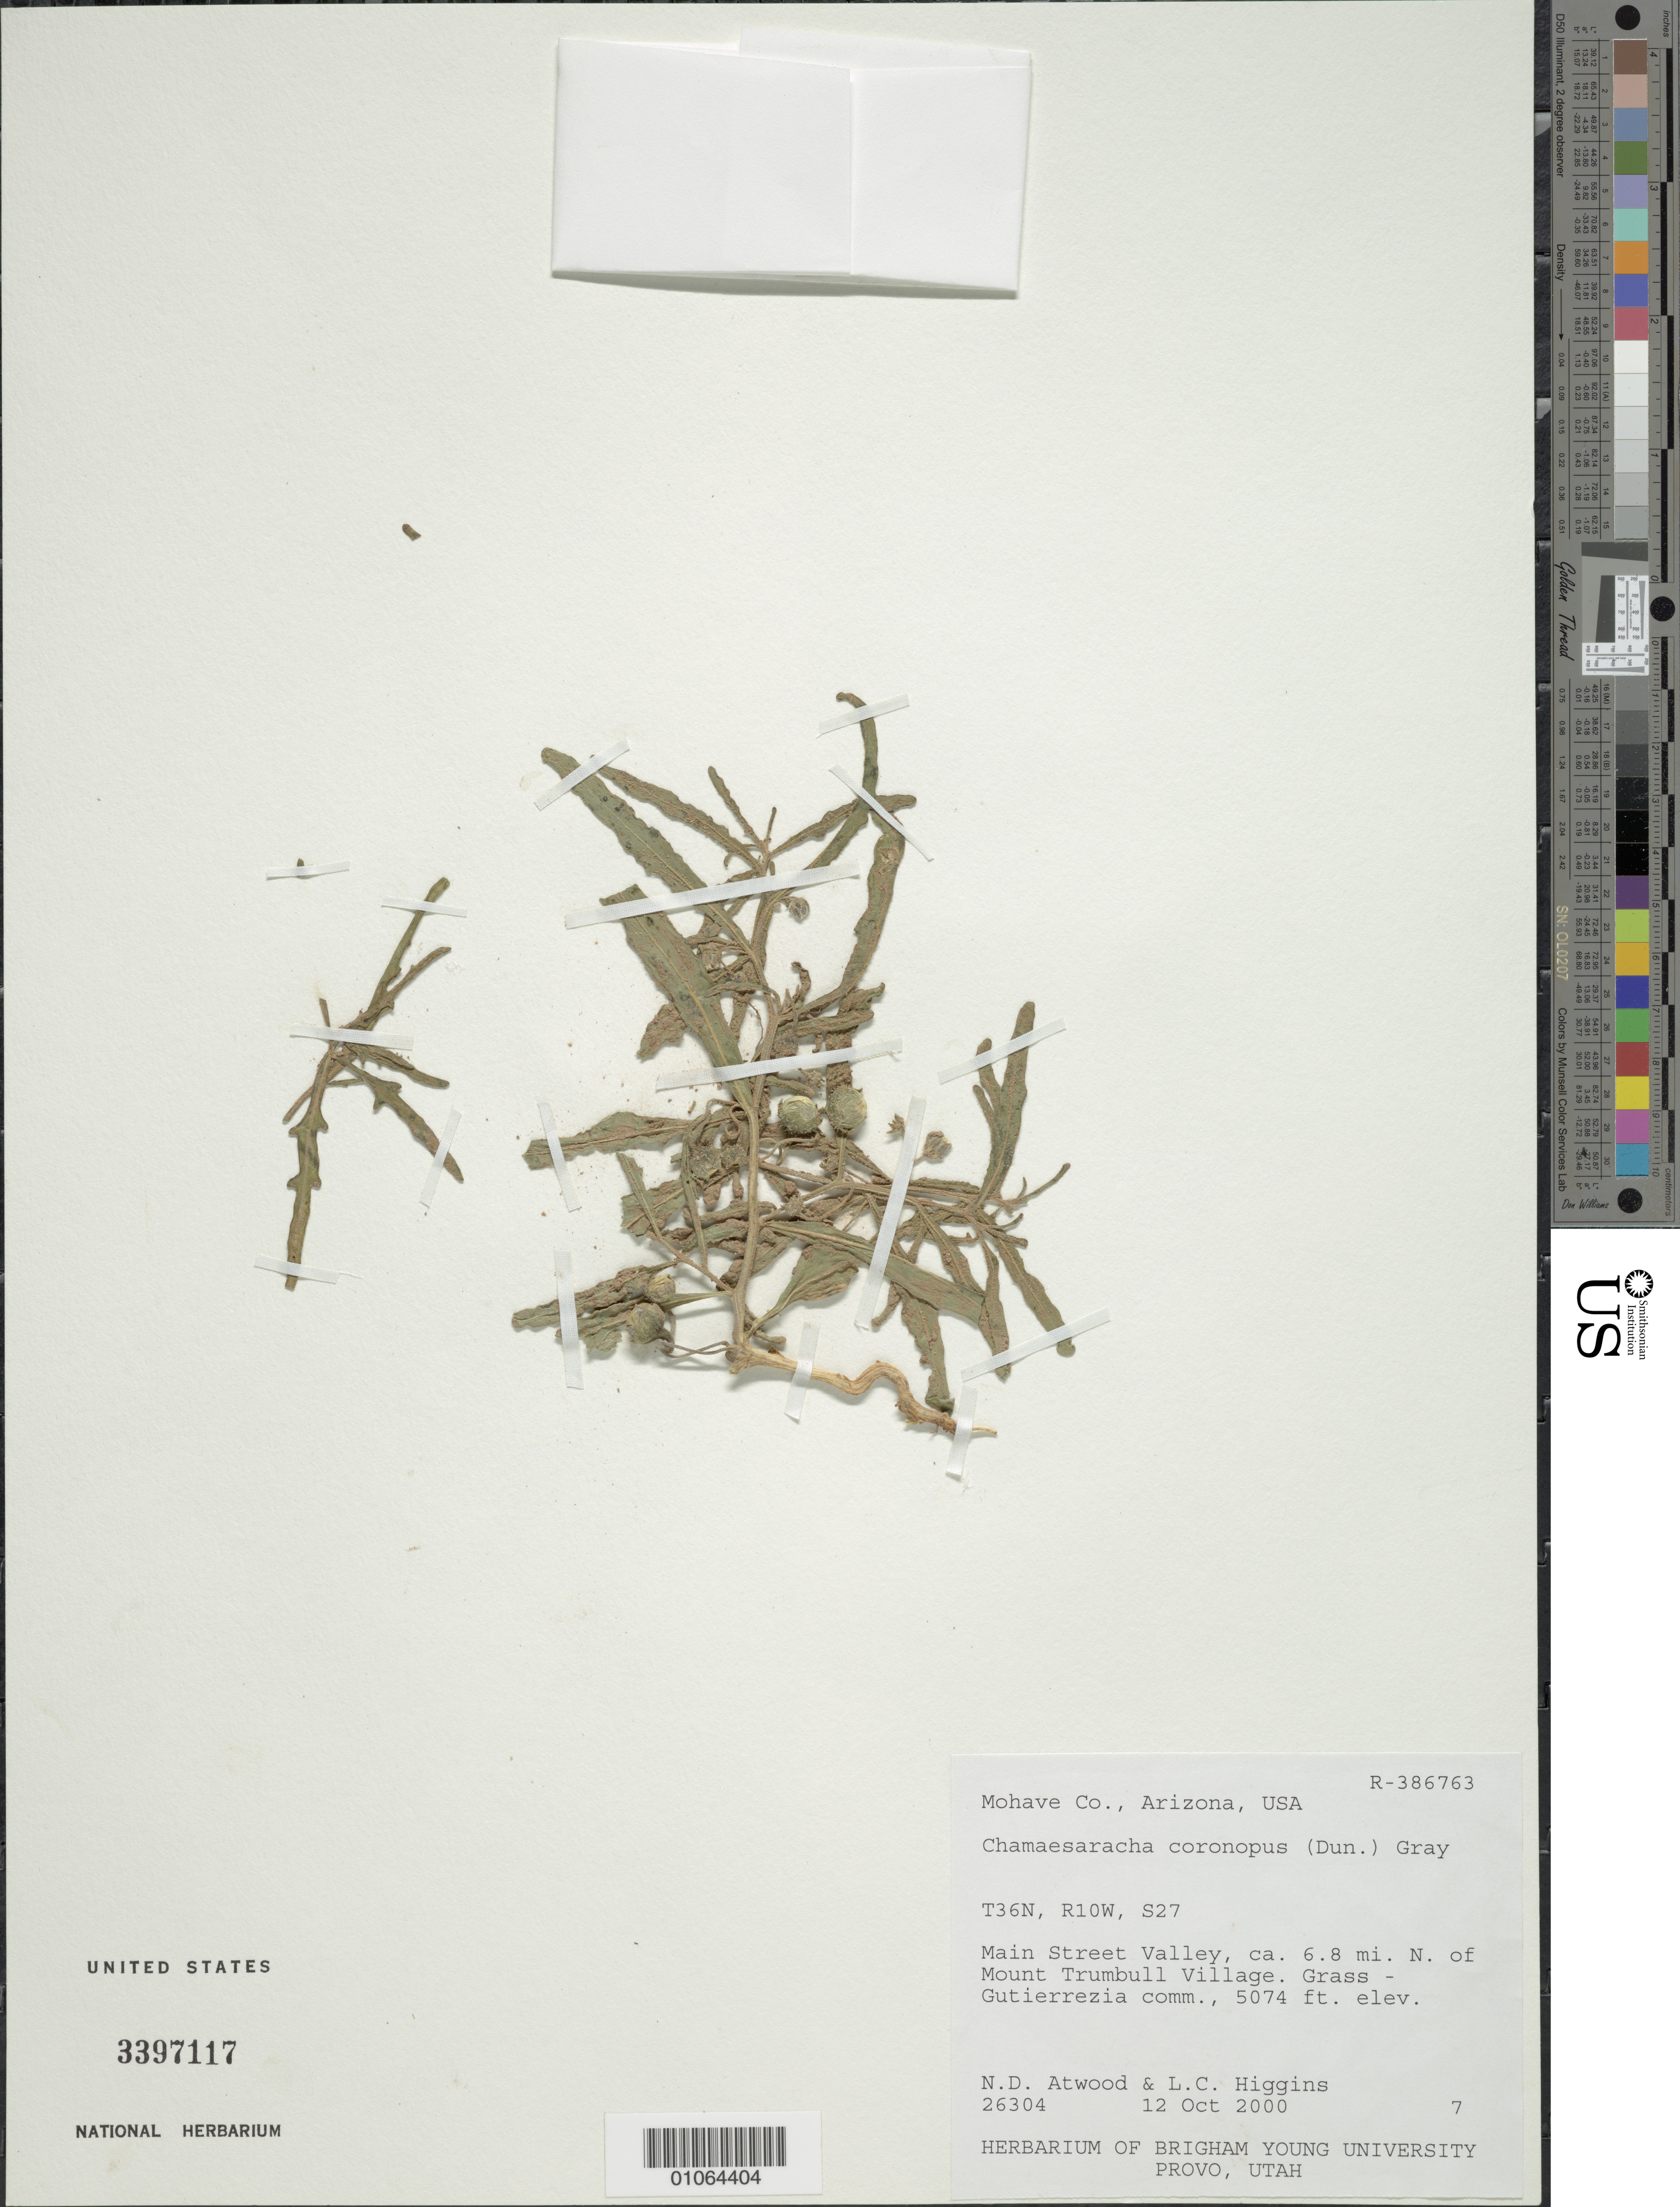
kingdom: Plantae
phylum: Tracheophyta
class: Magnoliopsida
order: Solanales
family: Solanaceae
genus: Chamaesaracha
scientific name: Chamaesaracha coronopus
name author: (Dunal) A. Gray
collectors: N. Atwood & L. Higgins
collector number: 26304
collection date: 2000-10-12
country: United States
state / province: Arizona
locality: Mohave Co., T36N, R10W, S27, Main Street Valley, ca. 6.8 mi. N. of Mount Trumbull Village.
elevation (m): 1547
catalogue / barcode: US 3397117